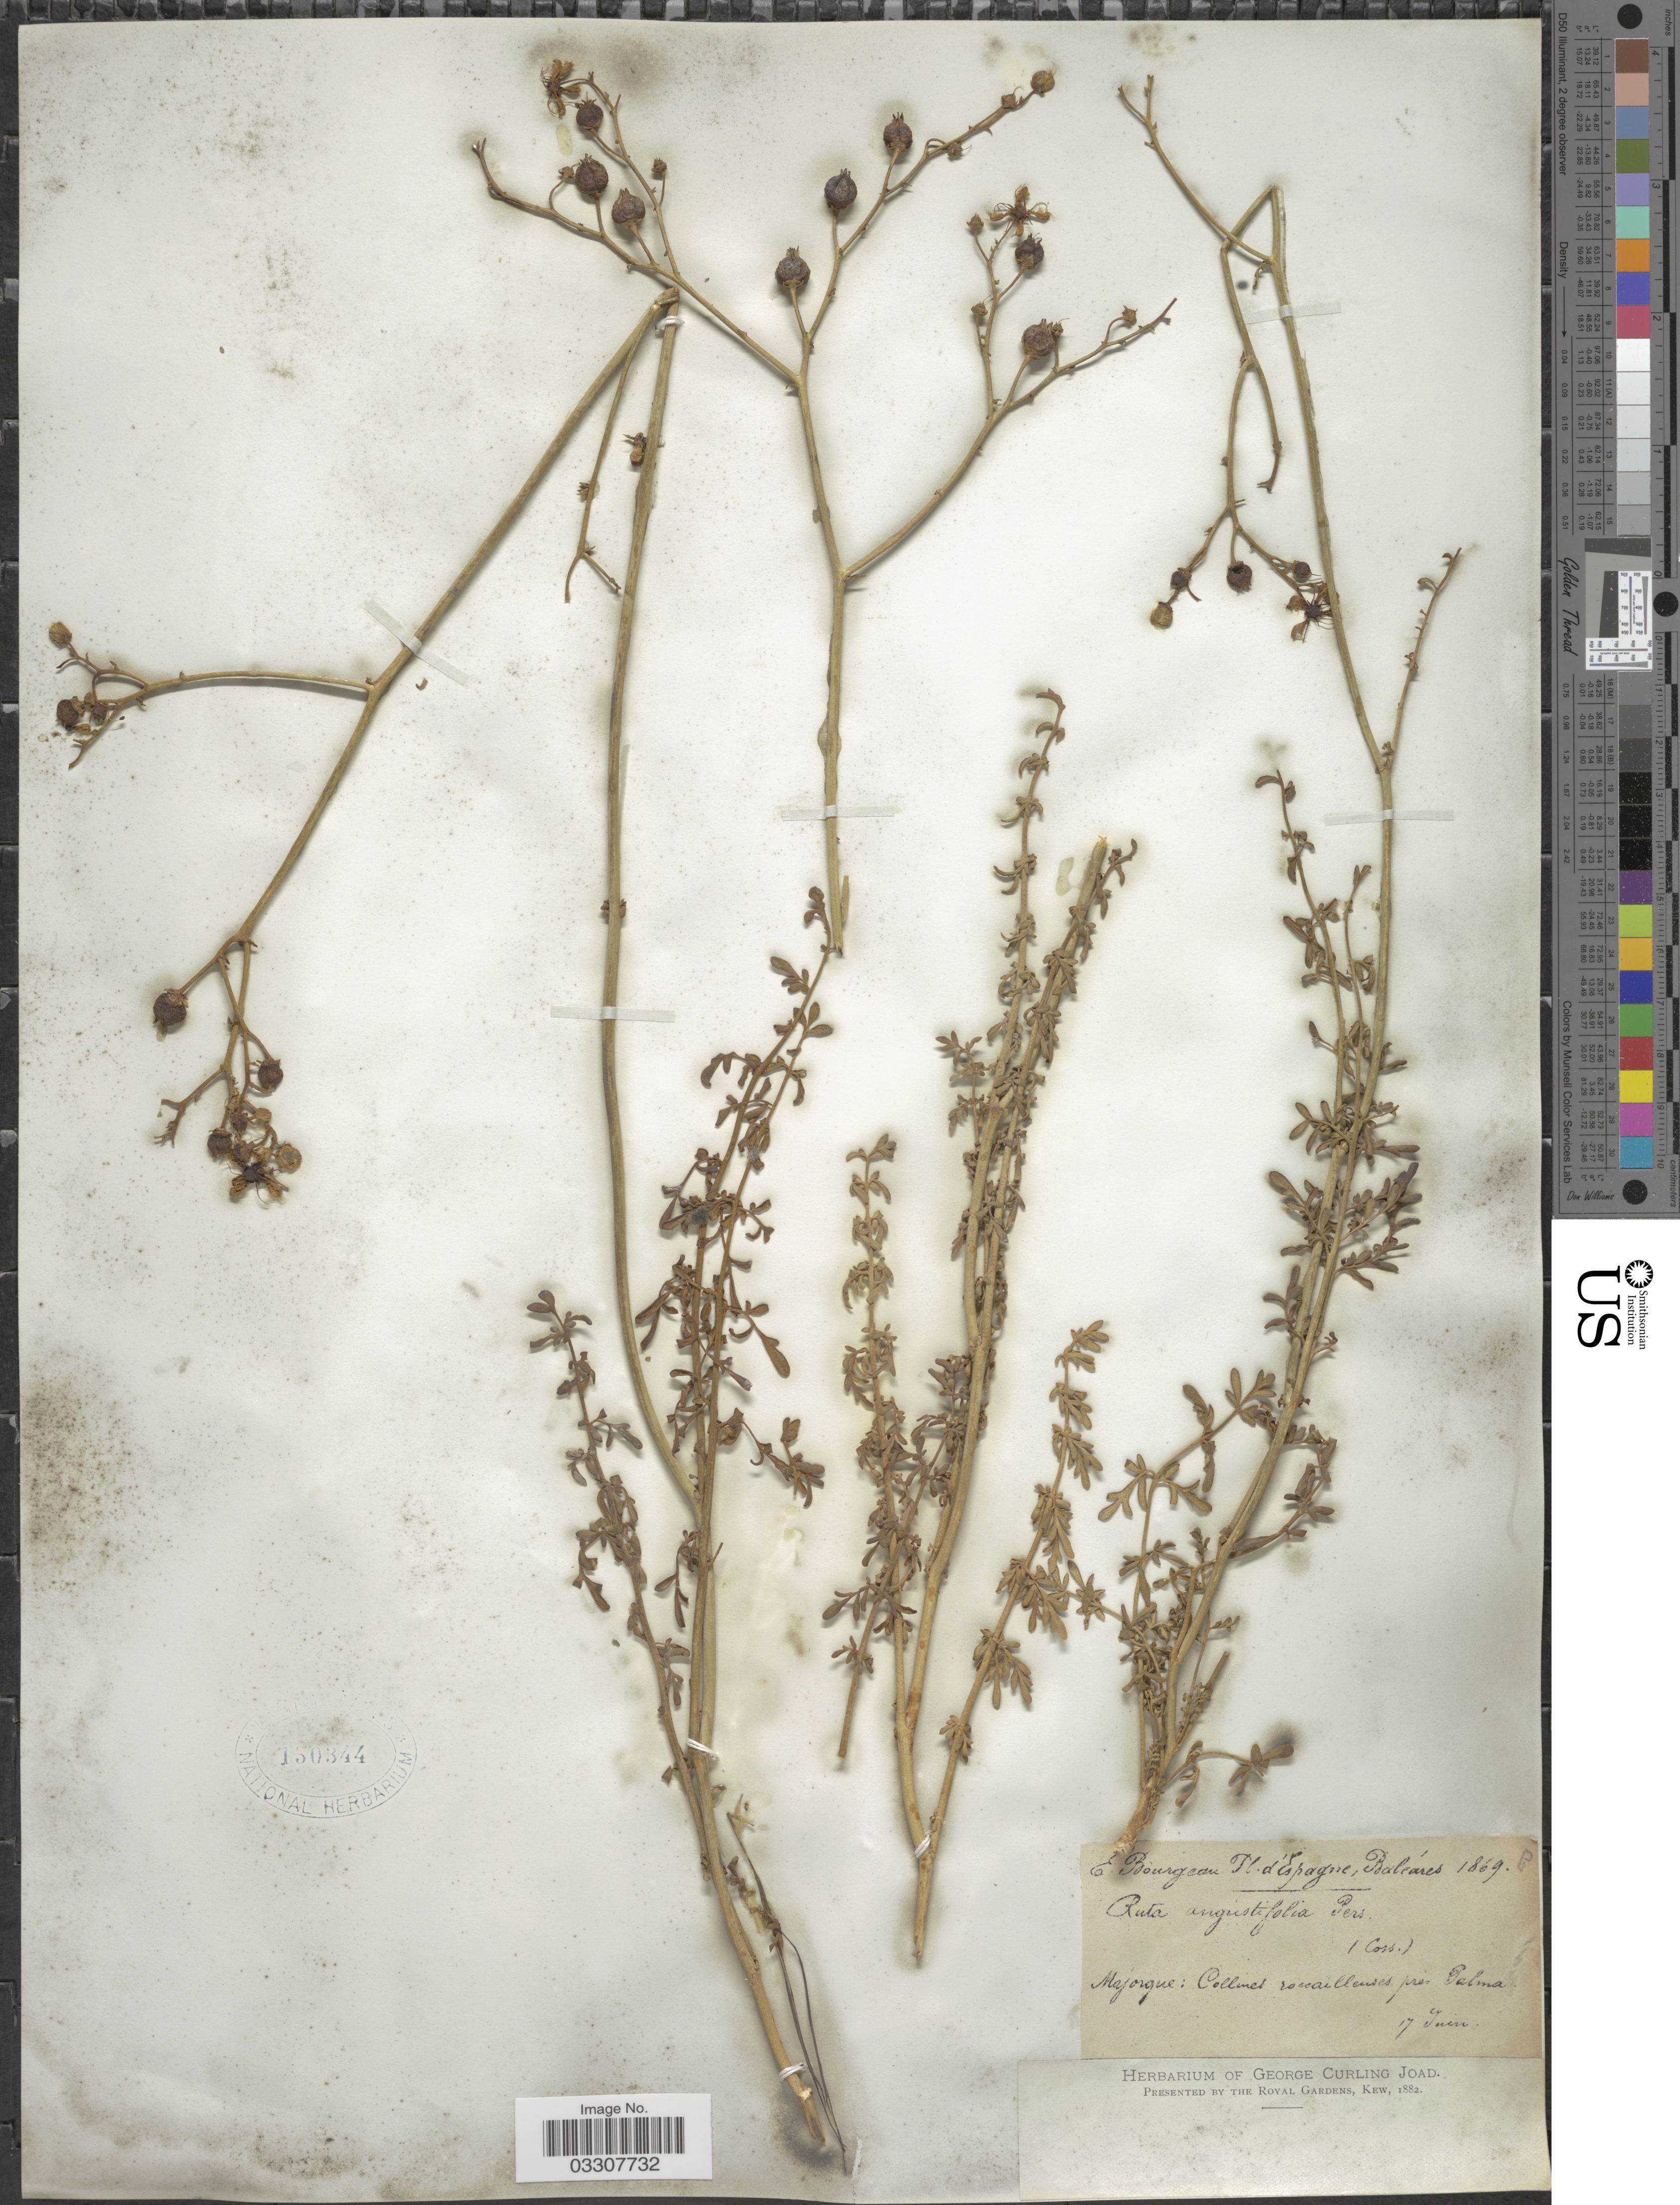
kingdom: Plantae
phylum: Tracheophyta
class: Magnoliopsida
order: Sapindales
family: Rutaceae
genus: Ruta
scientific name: Ruta angustifolia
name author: Pers.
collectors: E. Bourgeau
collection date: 1869-06-17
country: Spain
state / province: Islas Baleares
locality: Baleáres. Majorque: Collines roccailleuses pres Palma.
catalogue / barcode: US 130344